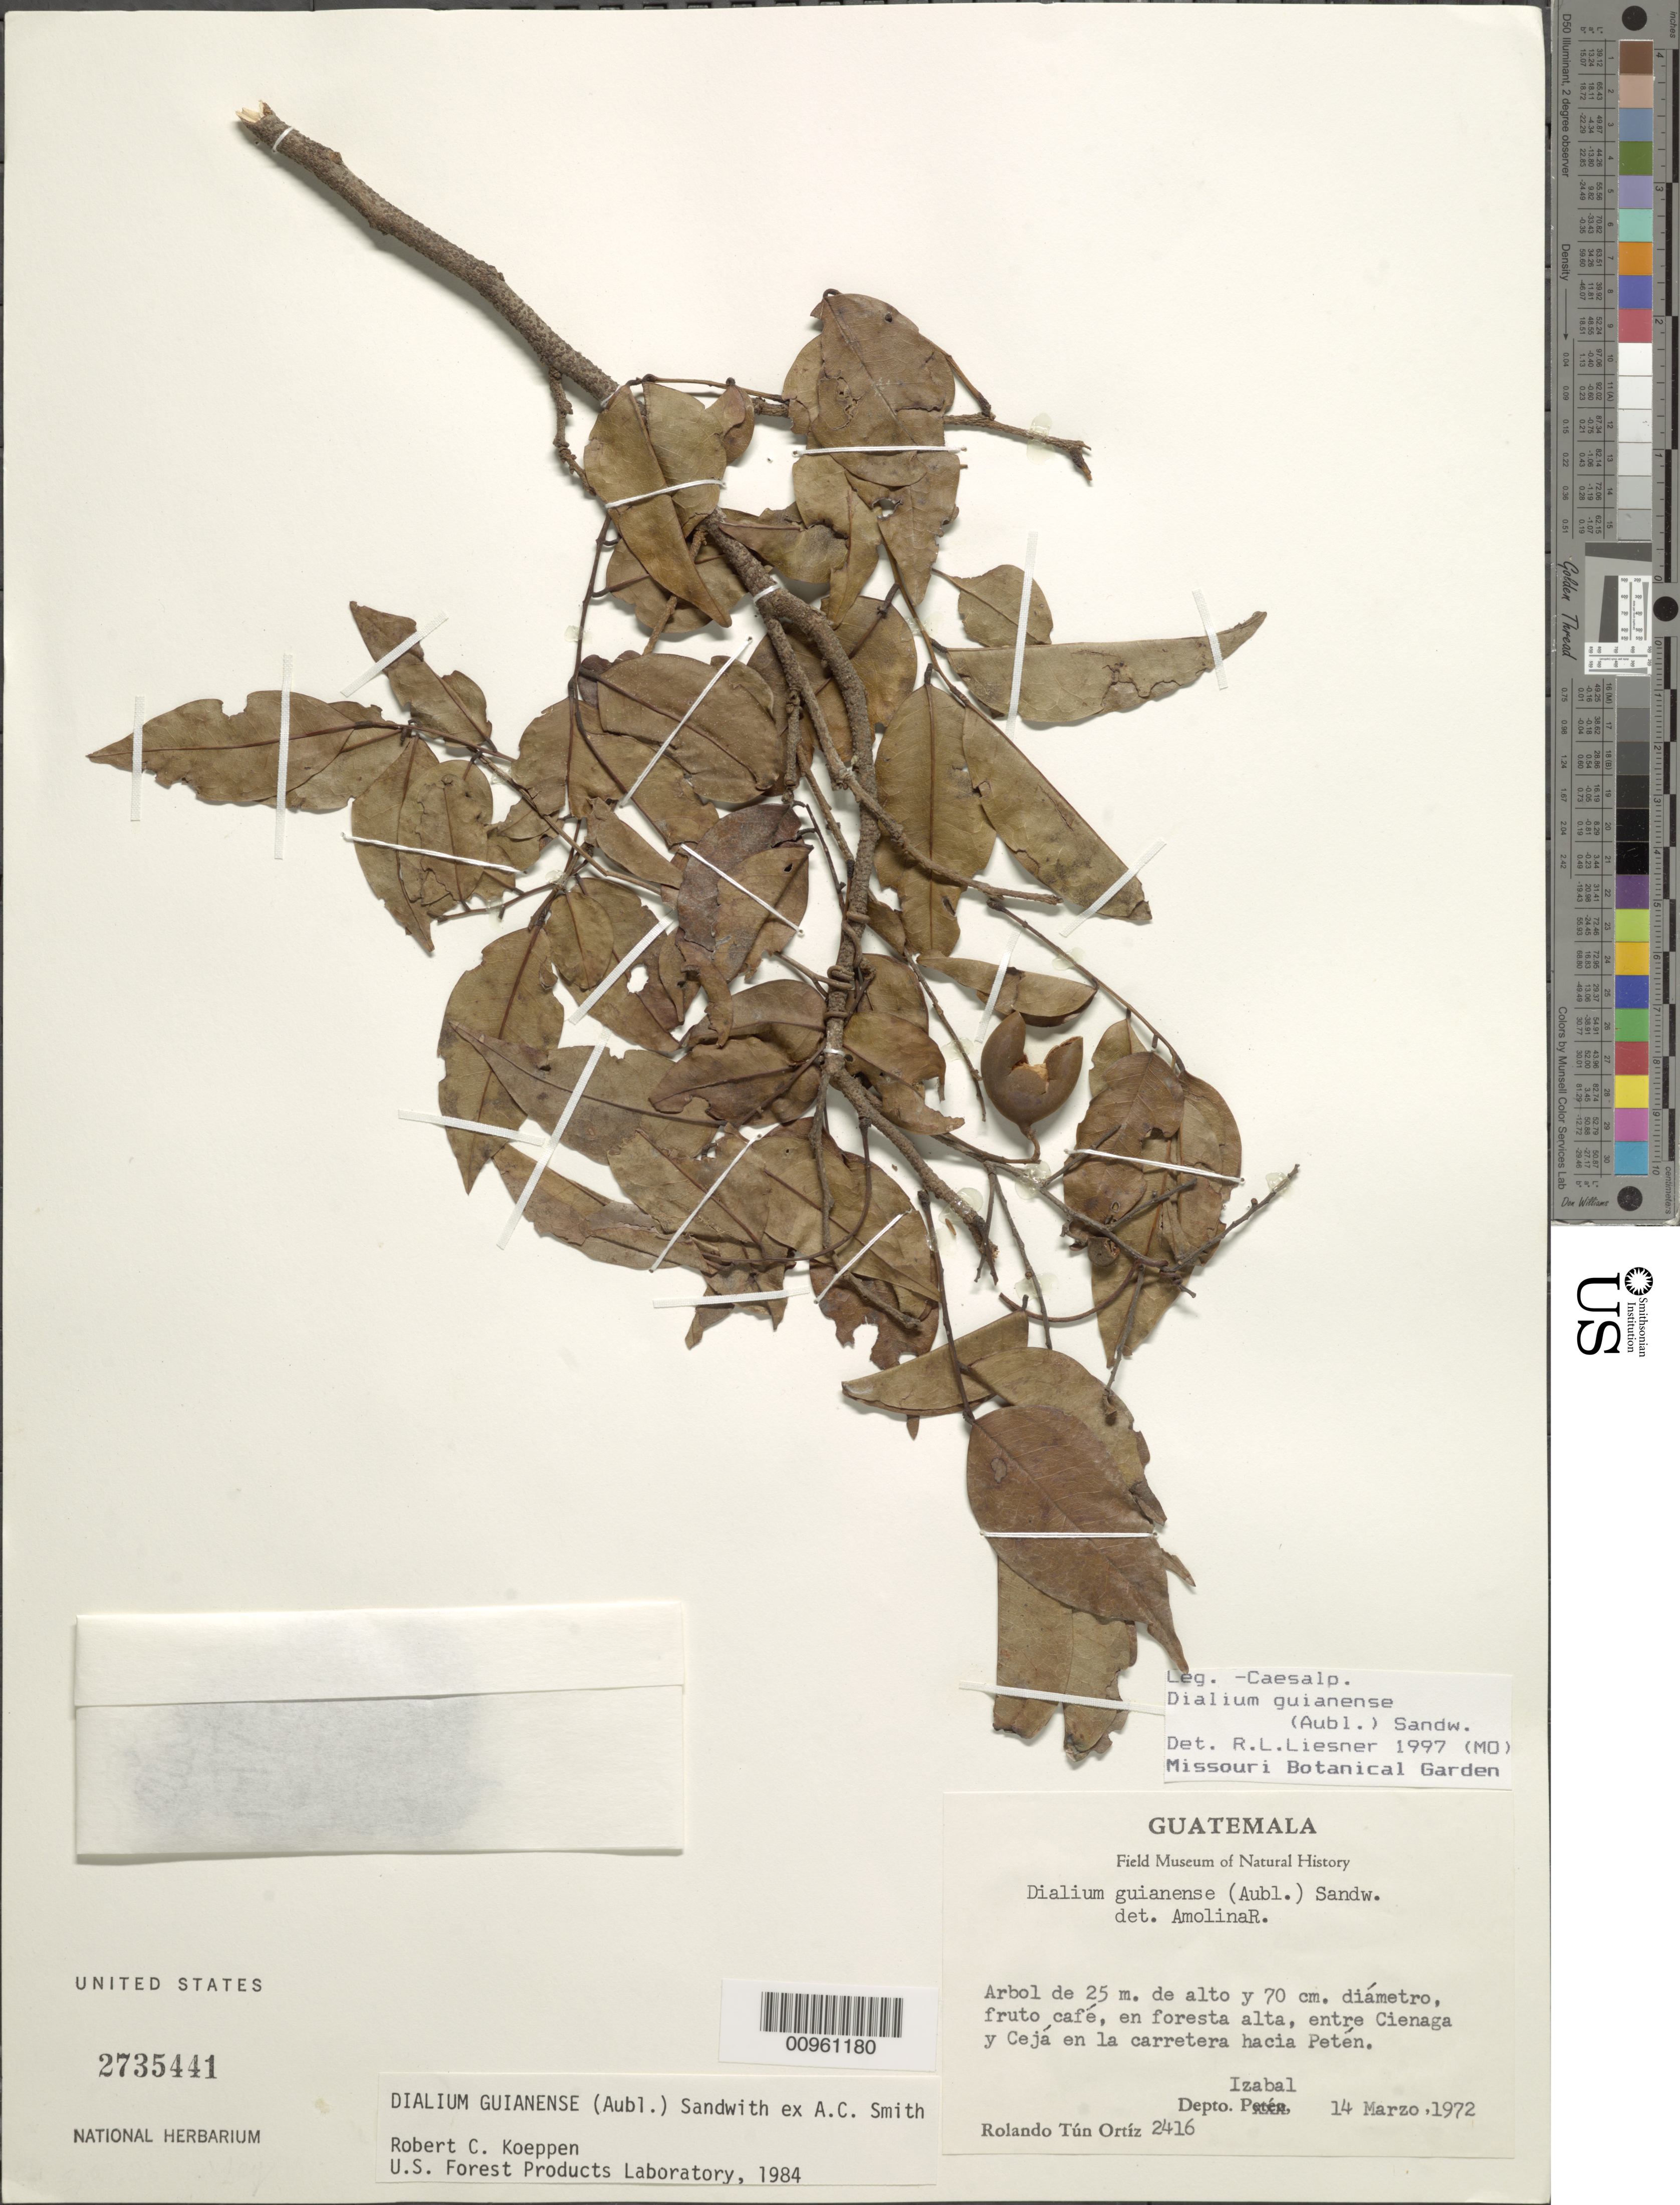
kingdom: Plantae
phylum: Tracheophyta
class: Magnoliopsida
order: Fabales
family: Fabaceae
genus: Dialium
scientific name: Dialium guianense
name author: (Aubl.) Sandwith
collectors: R. Tún Ortiz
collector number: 2416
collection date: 1972-03-14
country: Guatemala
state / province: Izabal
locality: Entre Cienaga y Ceja en la carretera hacia Peten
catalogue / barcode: US 2735441